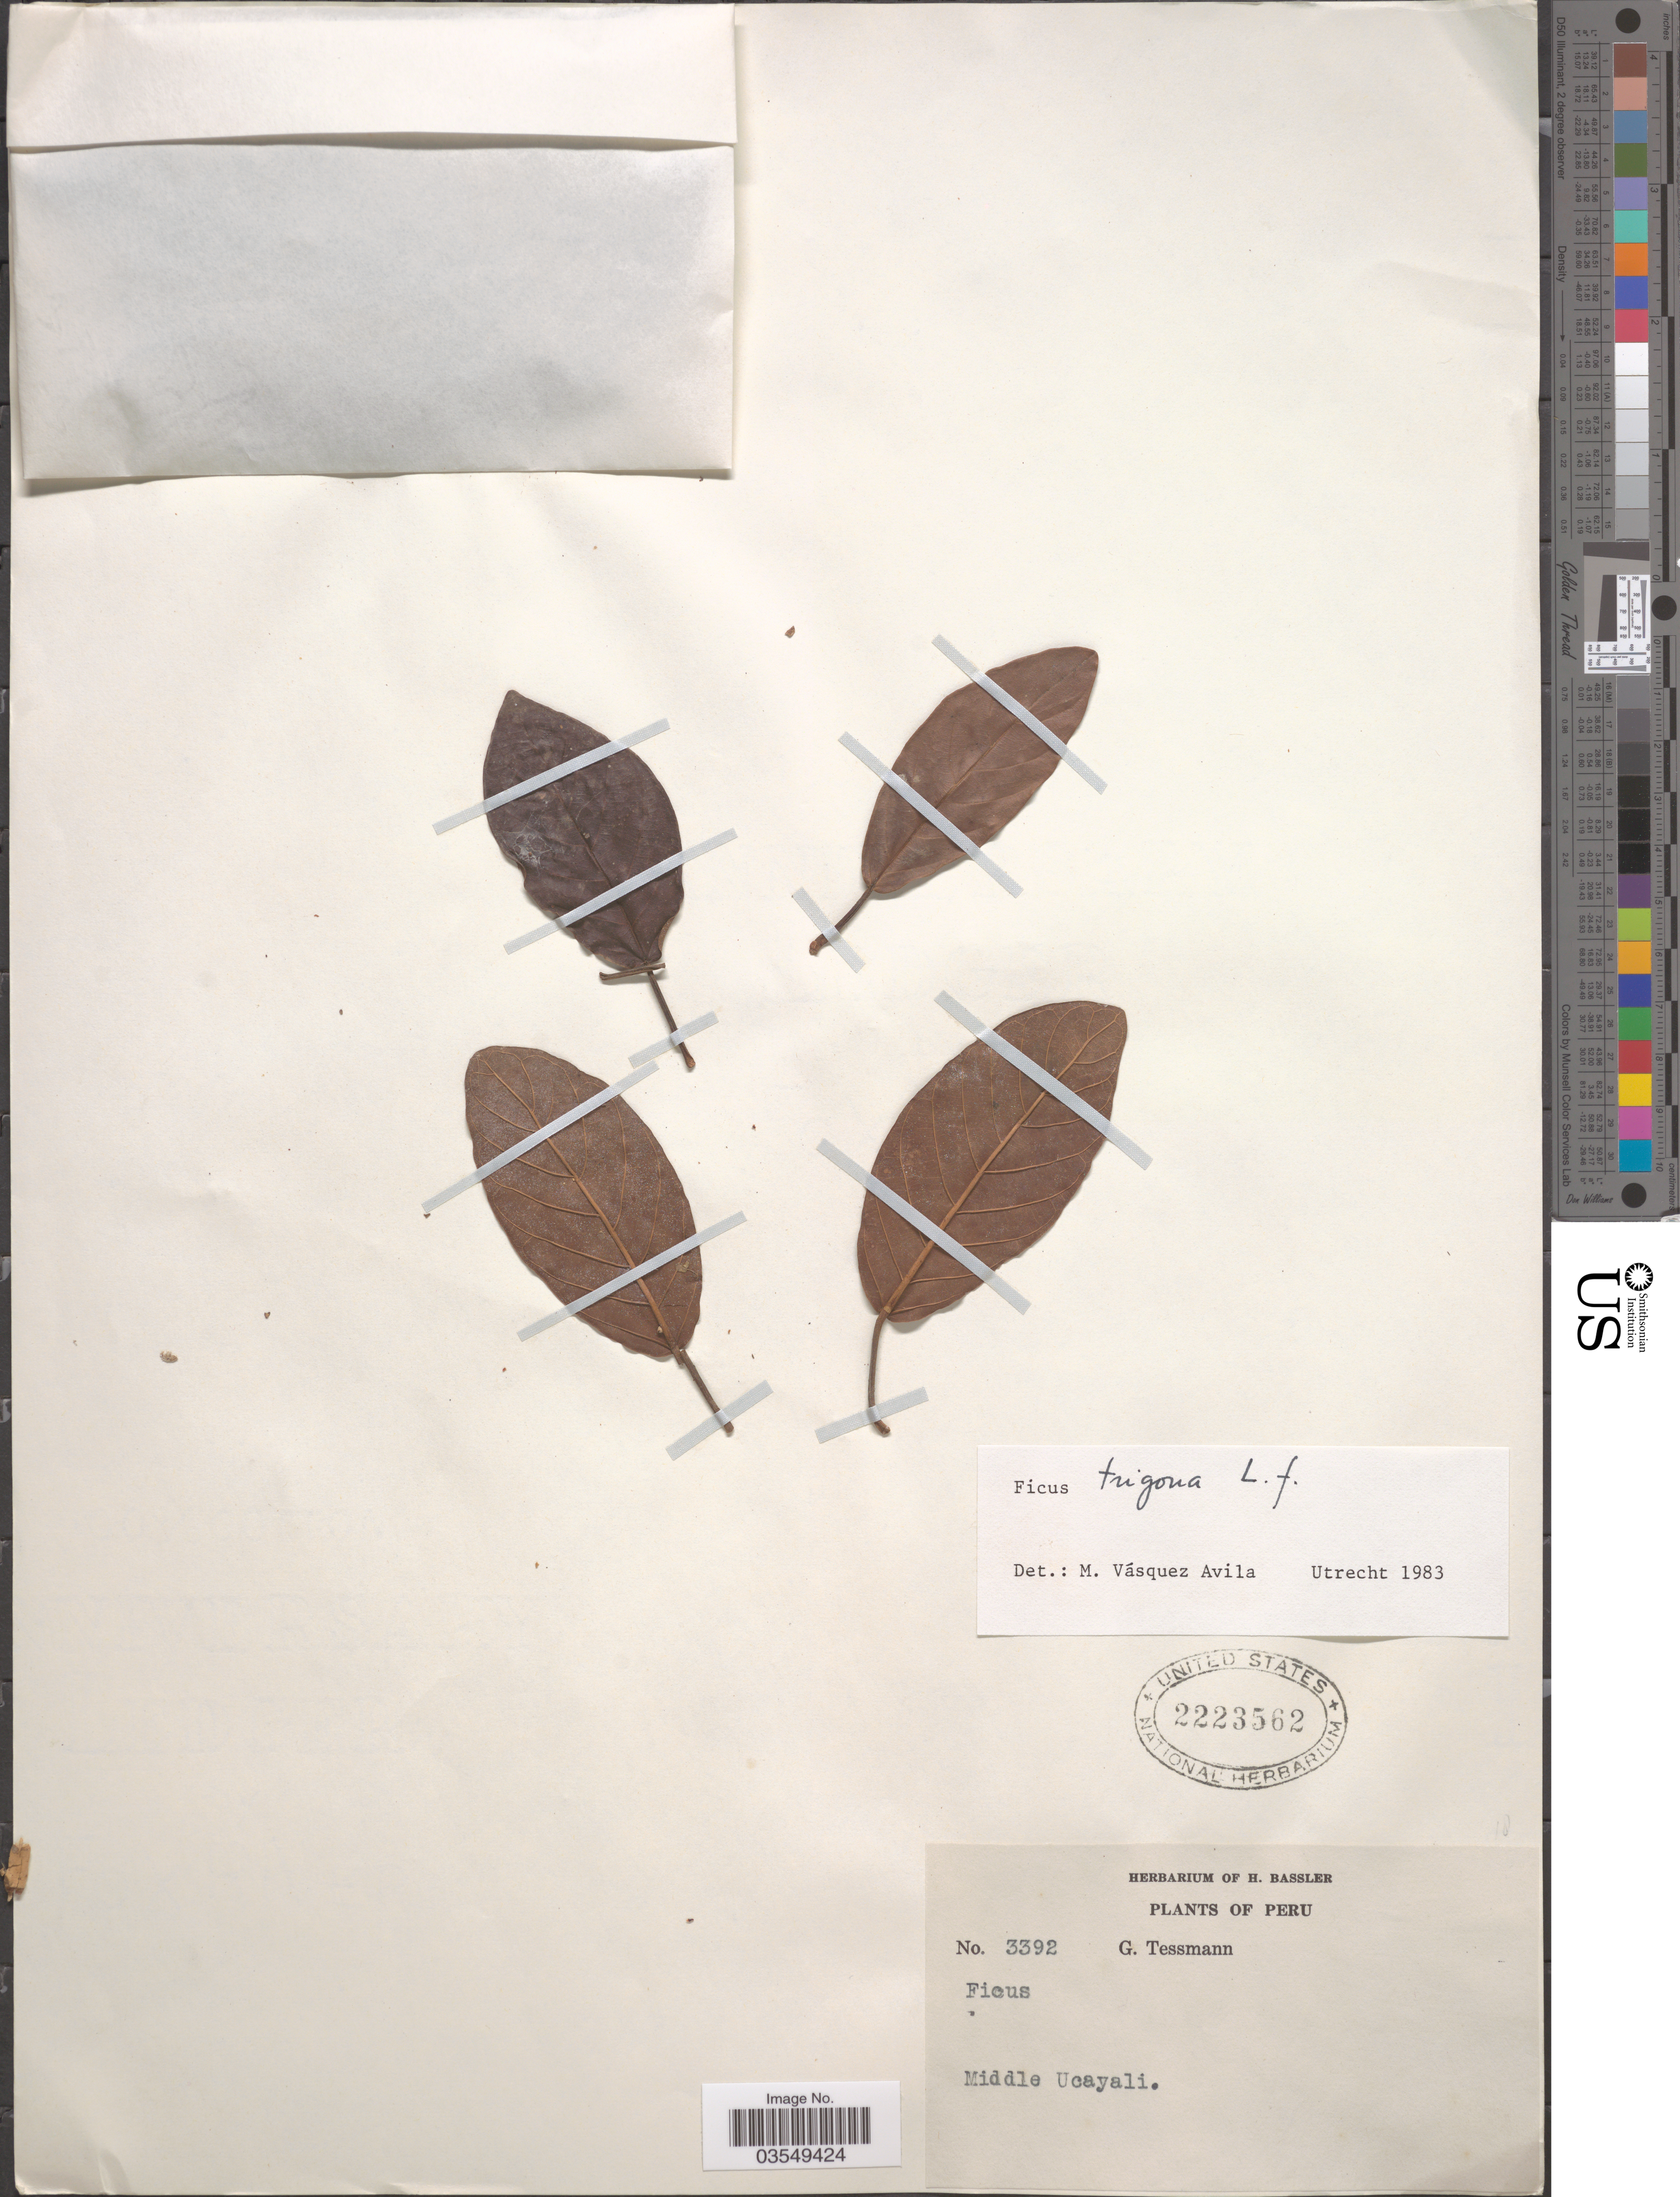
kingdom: Plantae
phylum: Tracheophyta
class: Magnoliopsida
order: Rosales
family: Moraceae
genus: Ficus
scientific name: Ficus trigona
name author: L. f.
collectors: G. Tessmann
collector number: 3392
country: Peru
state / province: Ucayali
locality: Middle Ucayali.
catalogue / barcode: US 2223562